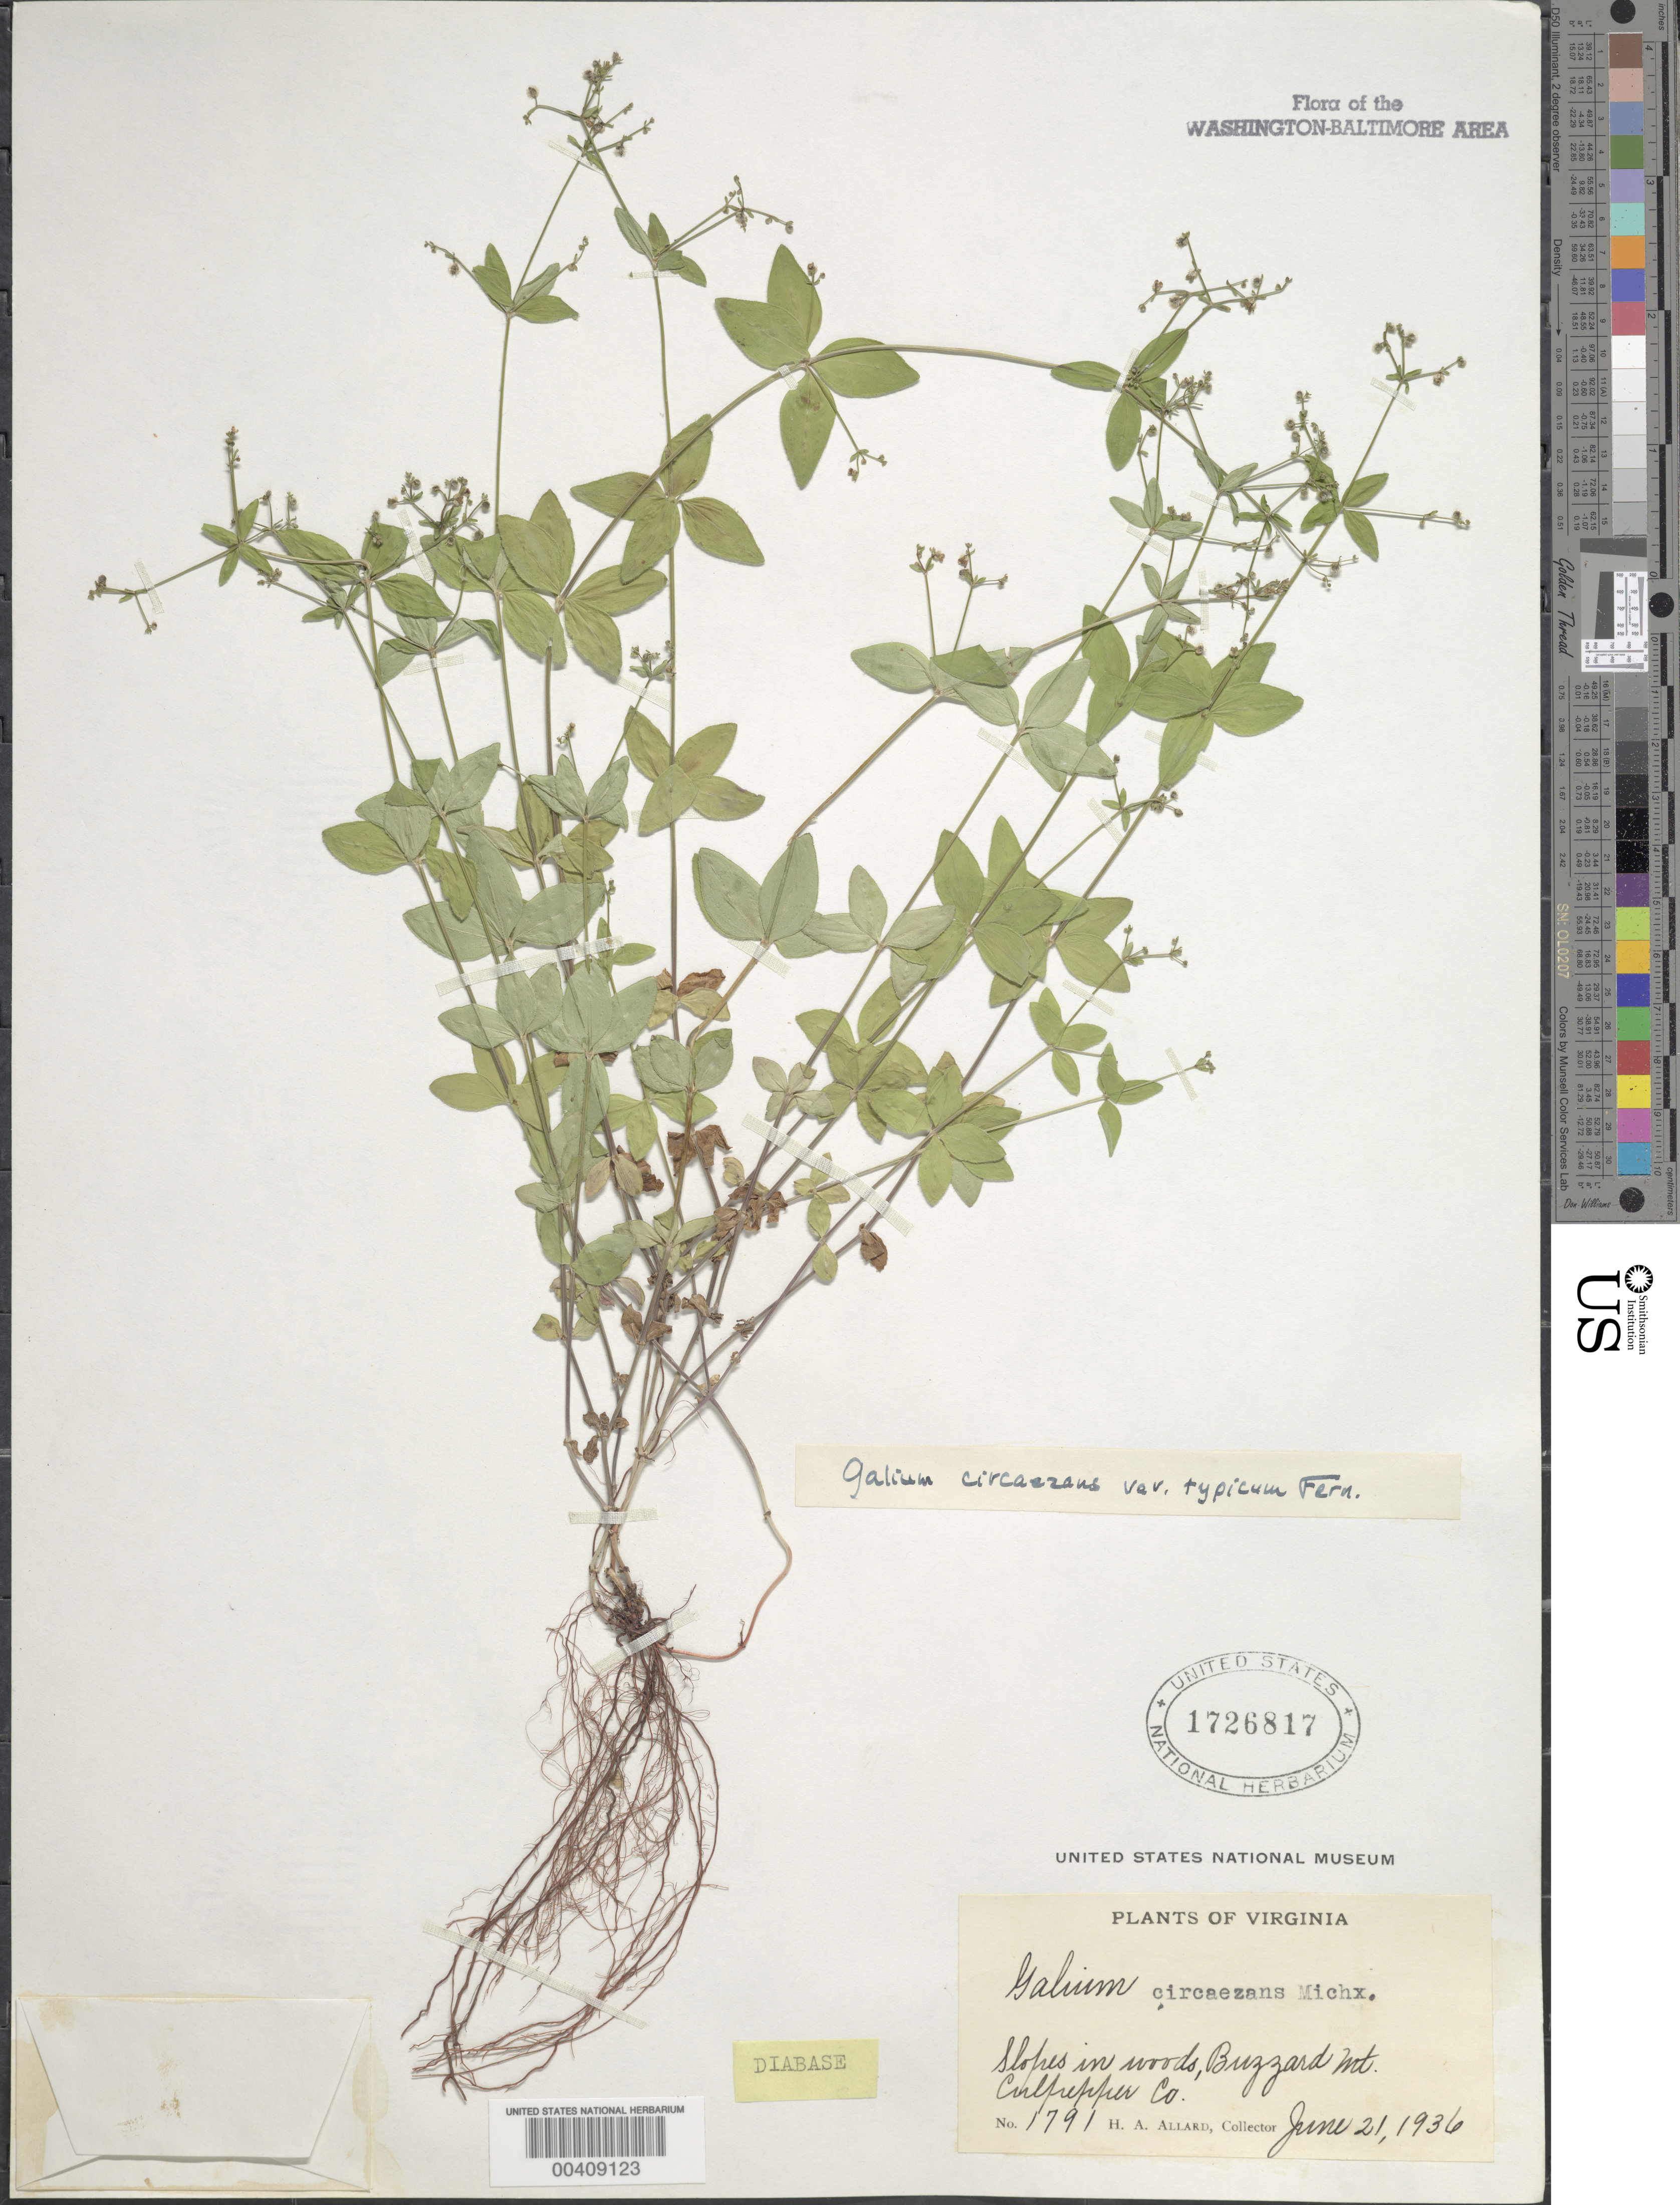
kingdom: Plantae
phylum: Tracheophyta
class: Magnoliopsida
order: Gentianales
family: Rubiaceae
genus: Galium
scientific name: Galium circaezans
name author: Michx.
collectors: H. A. Allard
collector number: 1791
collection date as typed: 21 Jun 1936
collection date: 1936-06-21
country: United States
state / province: Virginia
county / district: Culpeper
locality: Buzzard Mt.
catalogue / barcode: US 1726817